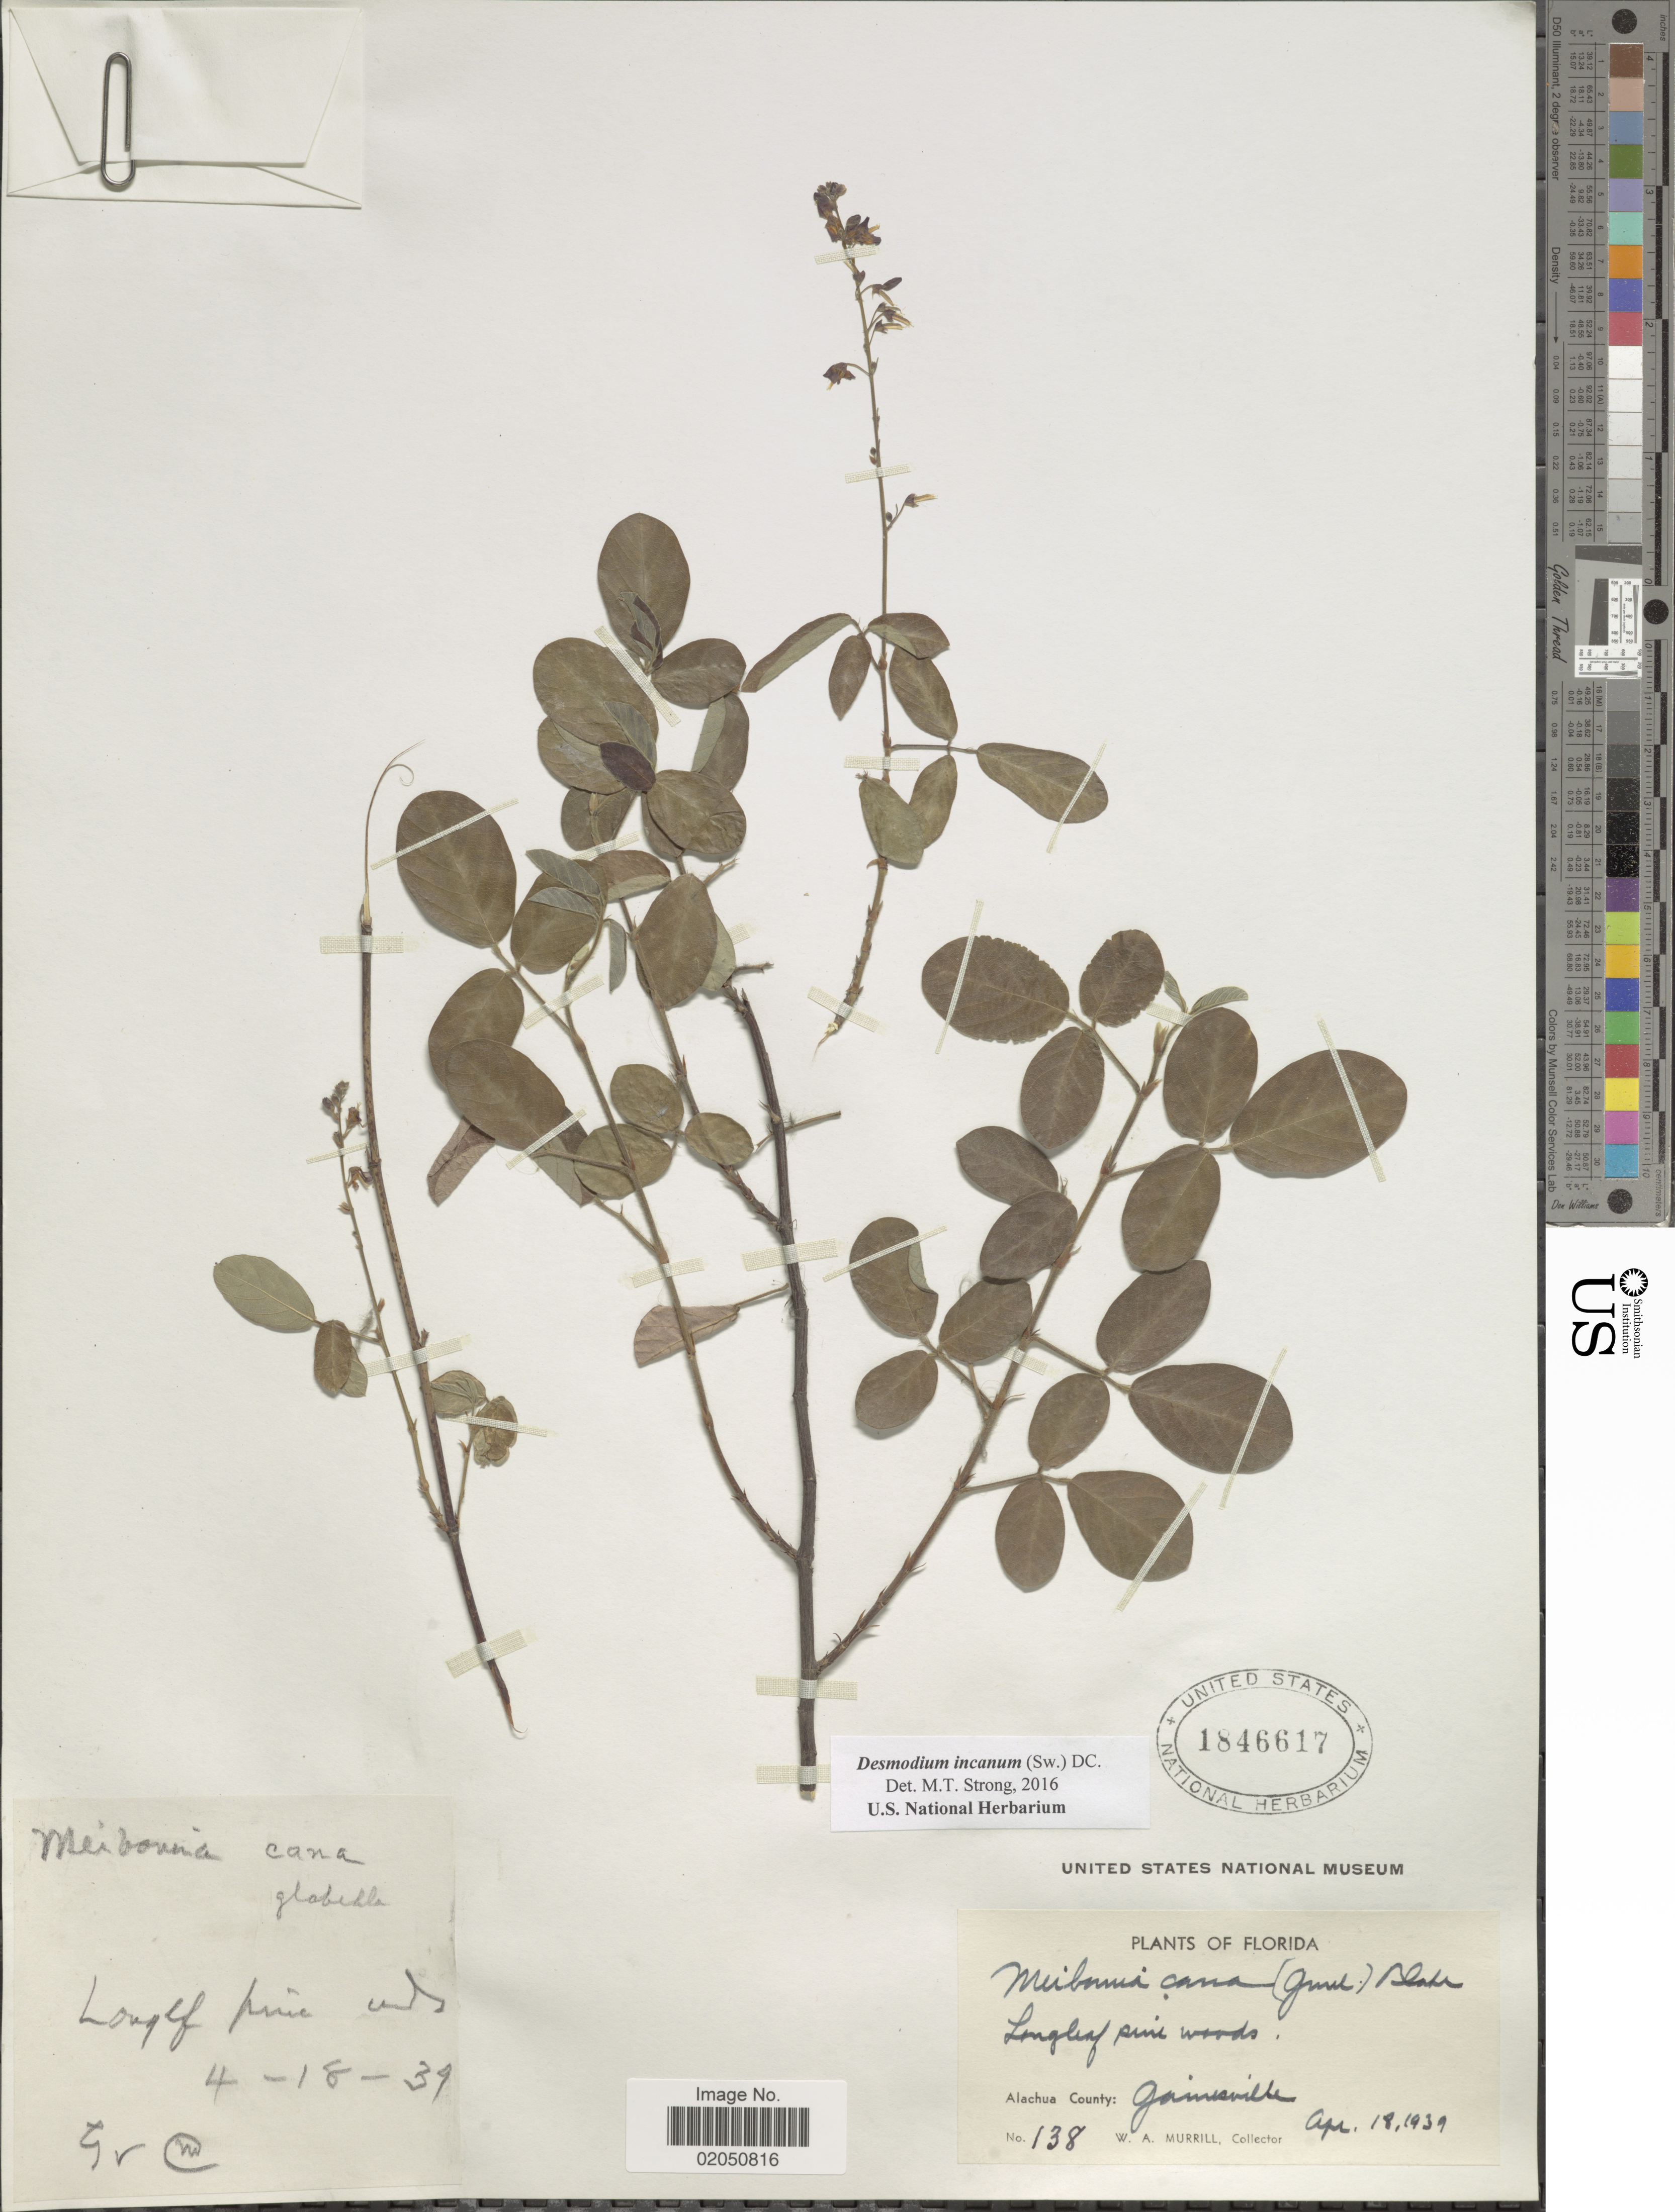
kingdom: Plantae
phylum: Tracheophyta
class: Magnoliopsida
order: Fabales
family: Fabaceae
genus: Desmodium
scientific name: Desmodium incanum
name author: (Sw.) DC.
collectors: W. A. Murrill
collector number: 138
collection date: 1939-04-18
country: United States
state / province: Florida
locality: Longleaf pine woods, Alachua County: Gainesville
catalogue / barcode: US 1846617